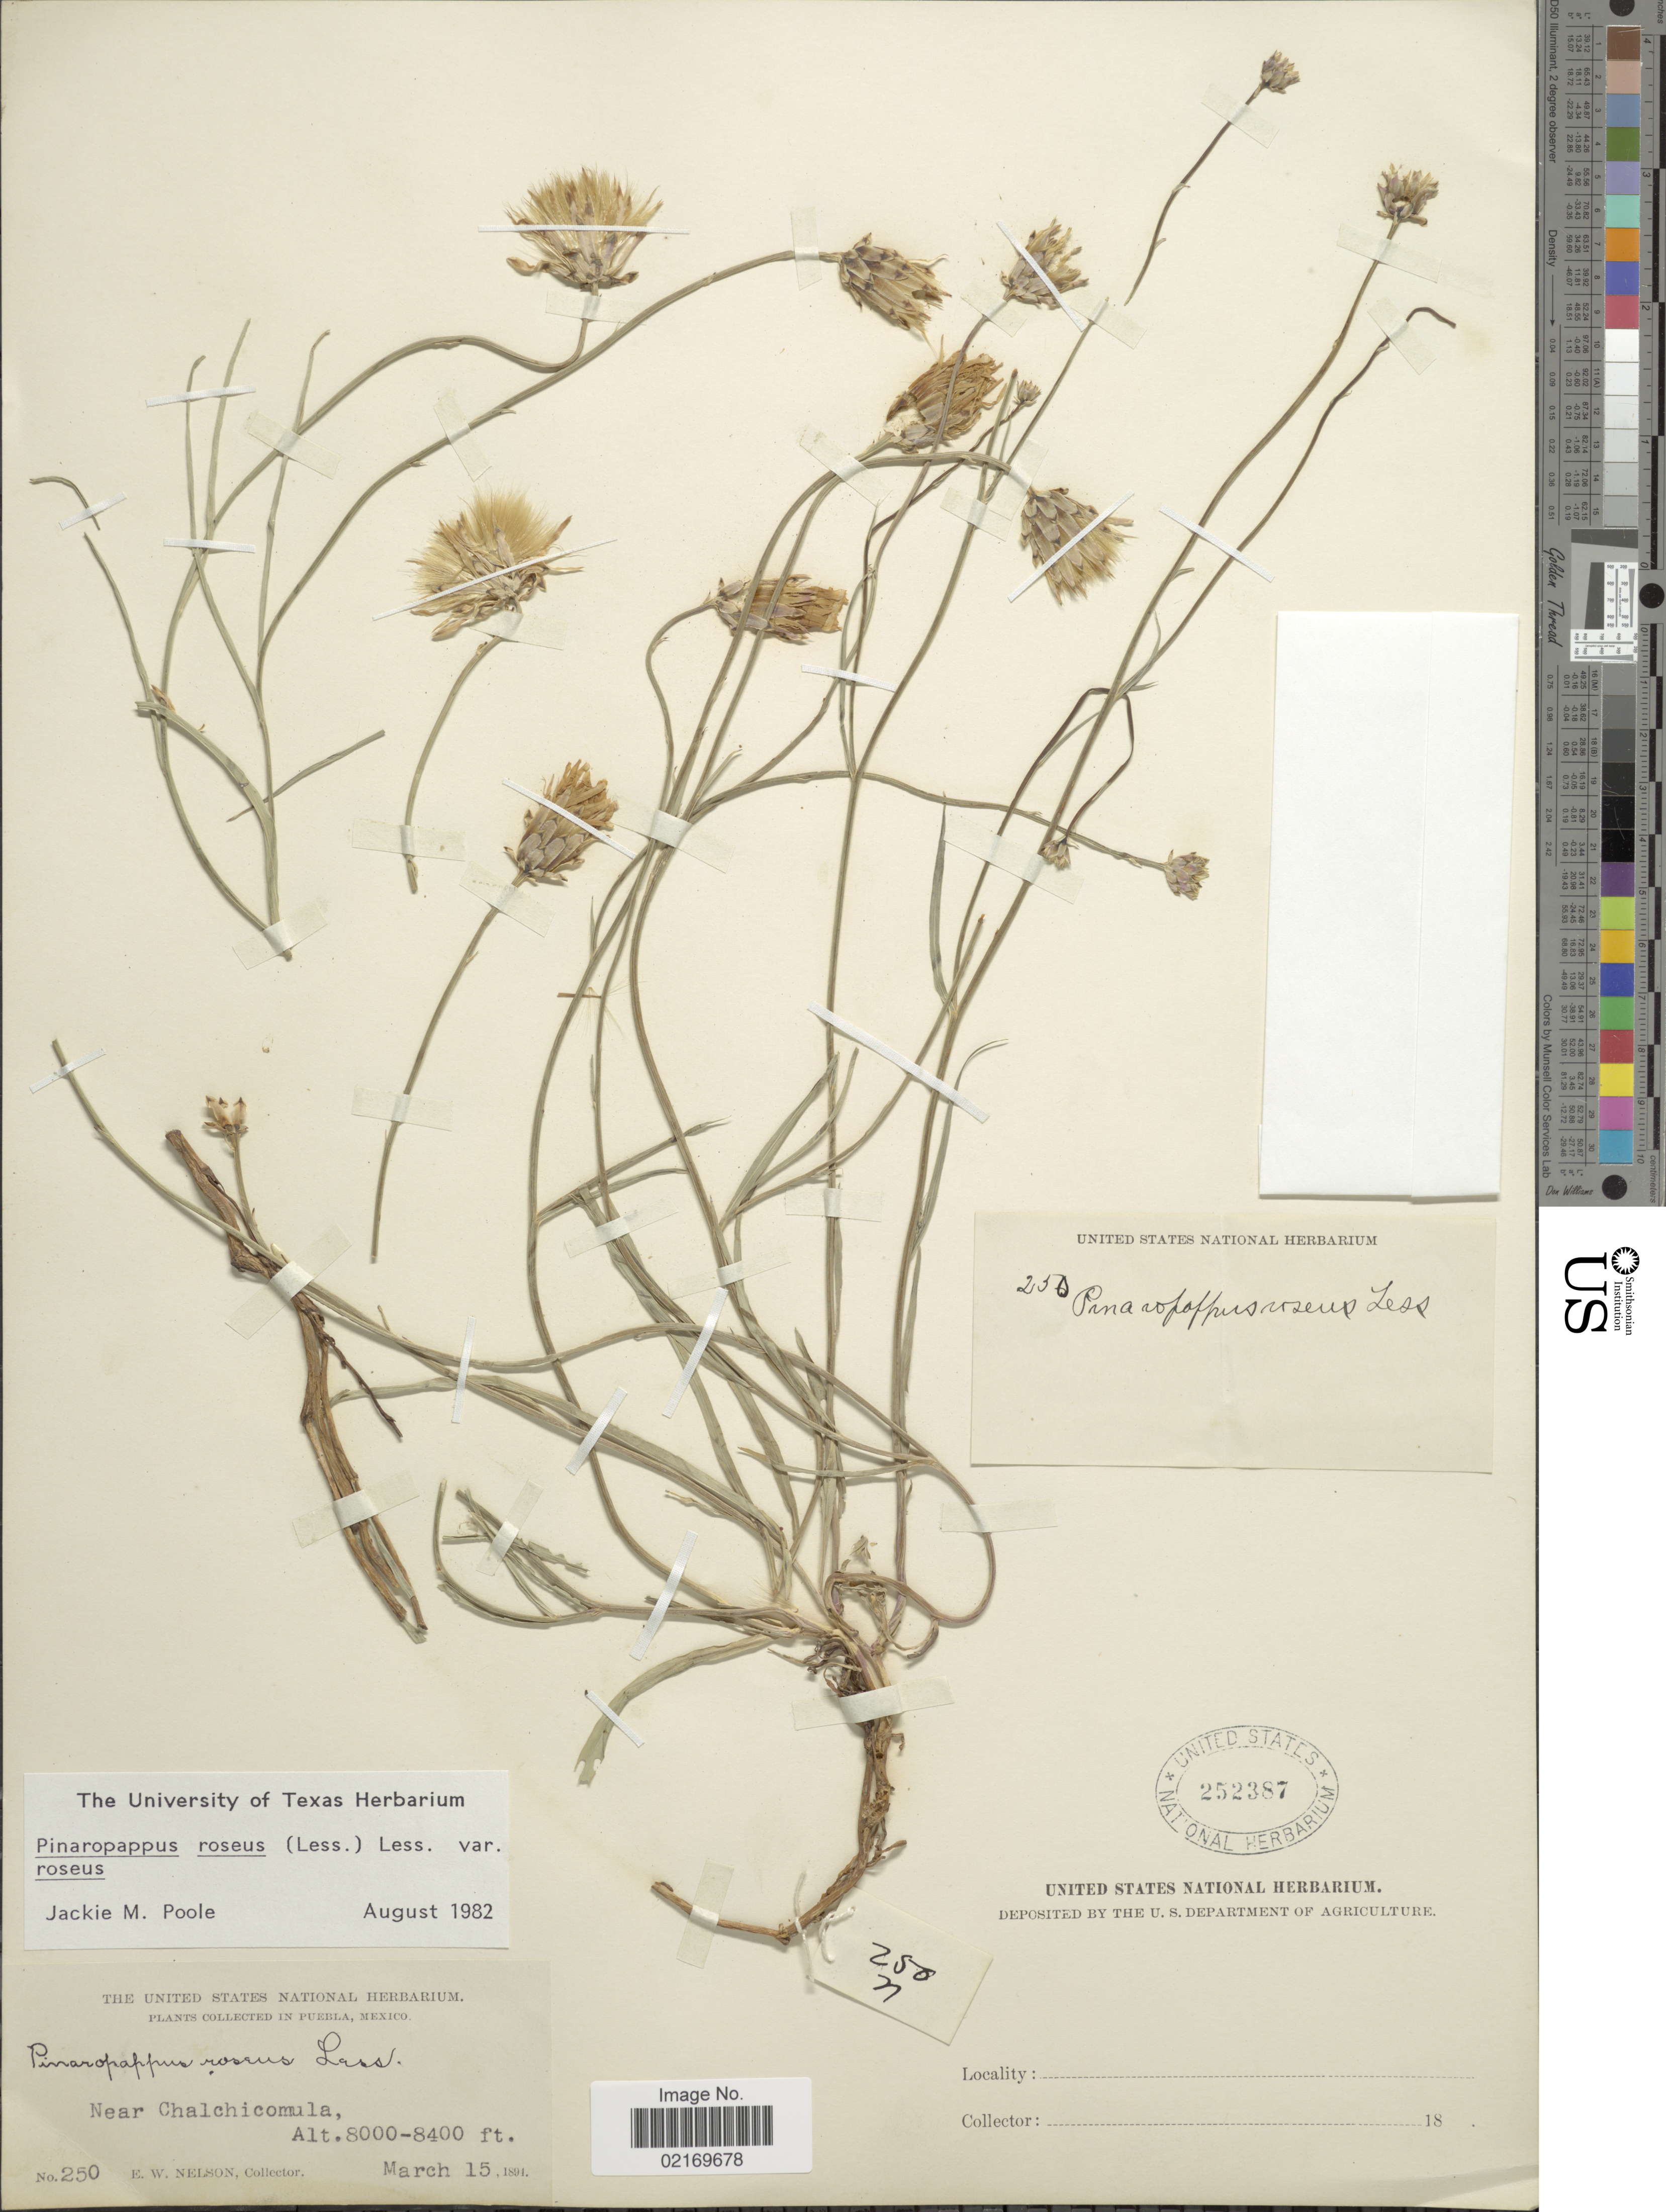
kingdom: Plantae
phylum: Tracheophyta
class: Magnoliopsida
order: Asterales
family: Asteraceae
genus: Pinaropappus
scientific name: Pinaropappus roseus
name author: Less.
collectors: E. W. Nelson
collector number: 250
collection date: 1894-03-15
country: Mexico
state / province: Puebla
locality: Near Chalchicomula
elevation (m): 2438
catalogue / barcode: US 252387